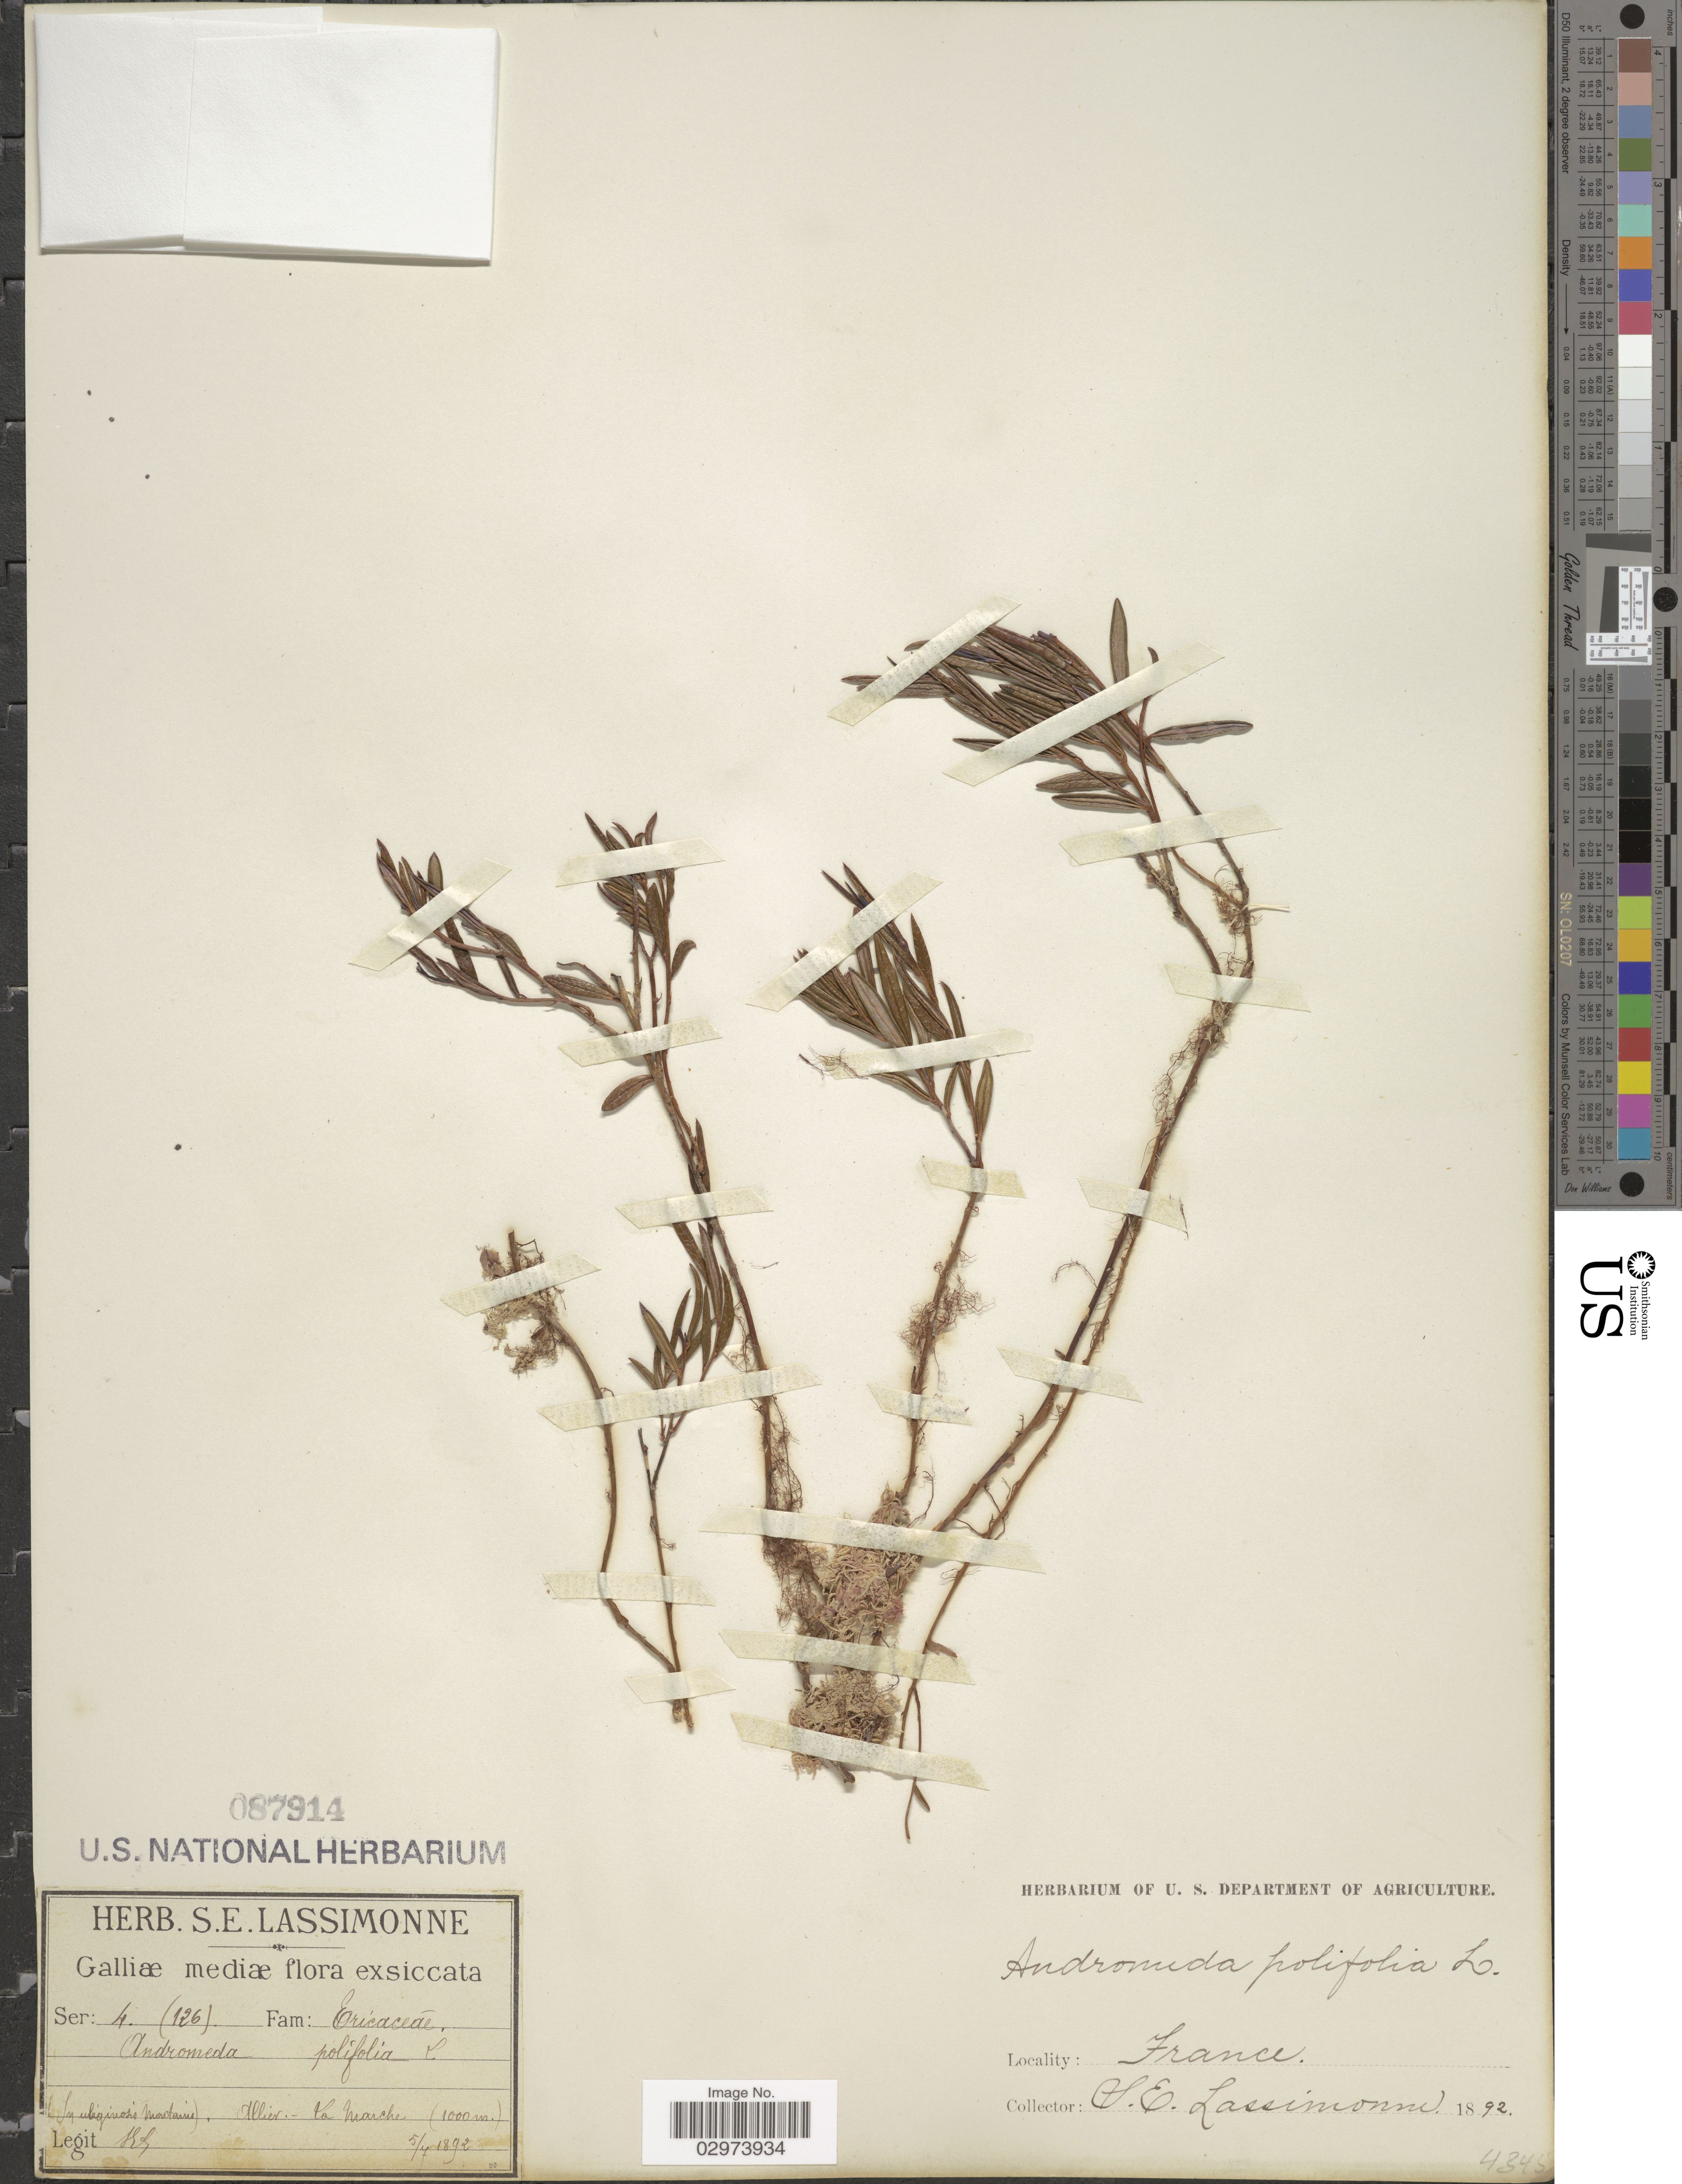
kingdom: Plantae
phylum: Tracheophyta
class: Magnoliopsida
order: Ericales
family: Ericaceae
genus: Andromeda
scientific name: Andromeda polifolia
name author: L.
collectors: S. Lassimonne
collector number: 4(126)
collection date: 1892-07-05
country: France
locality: Galliæ mediæ. Allier- La Marche.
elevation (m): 1000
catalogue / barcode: US 87914